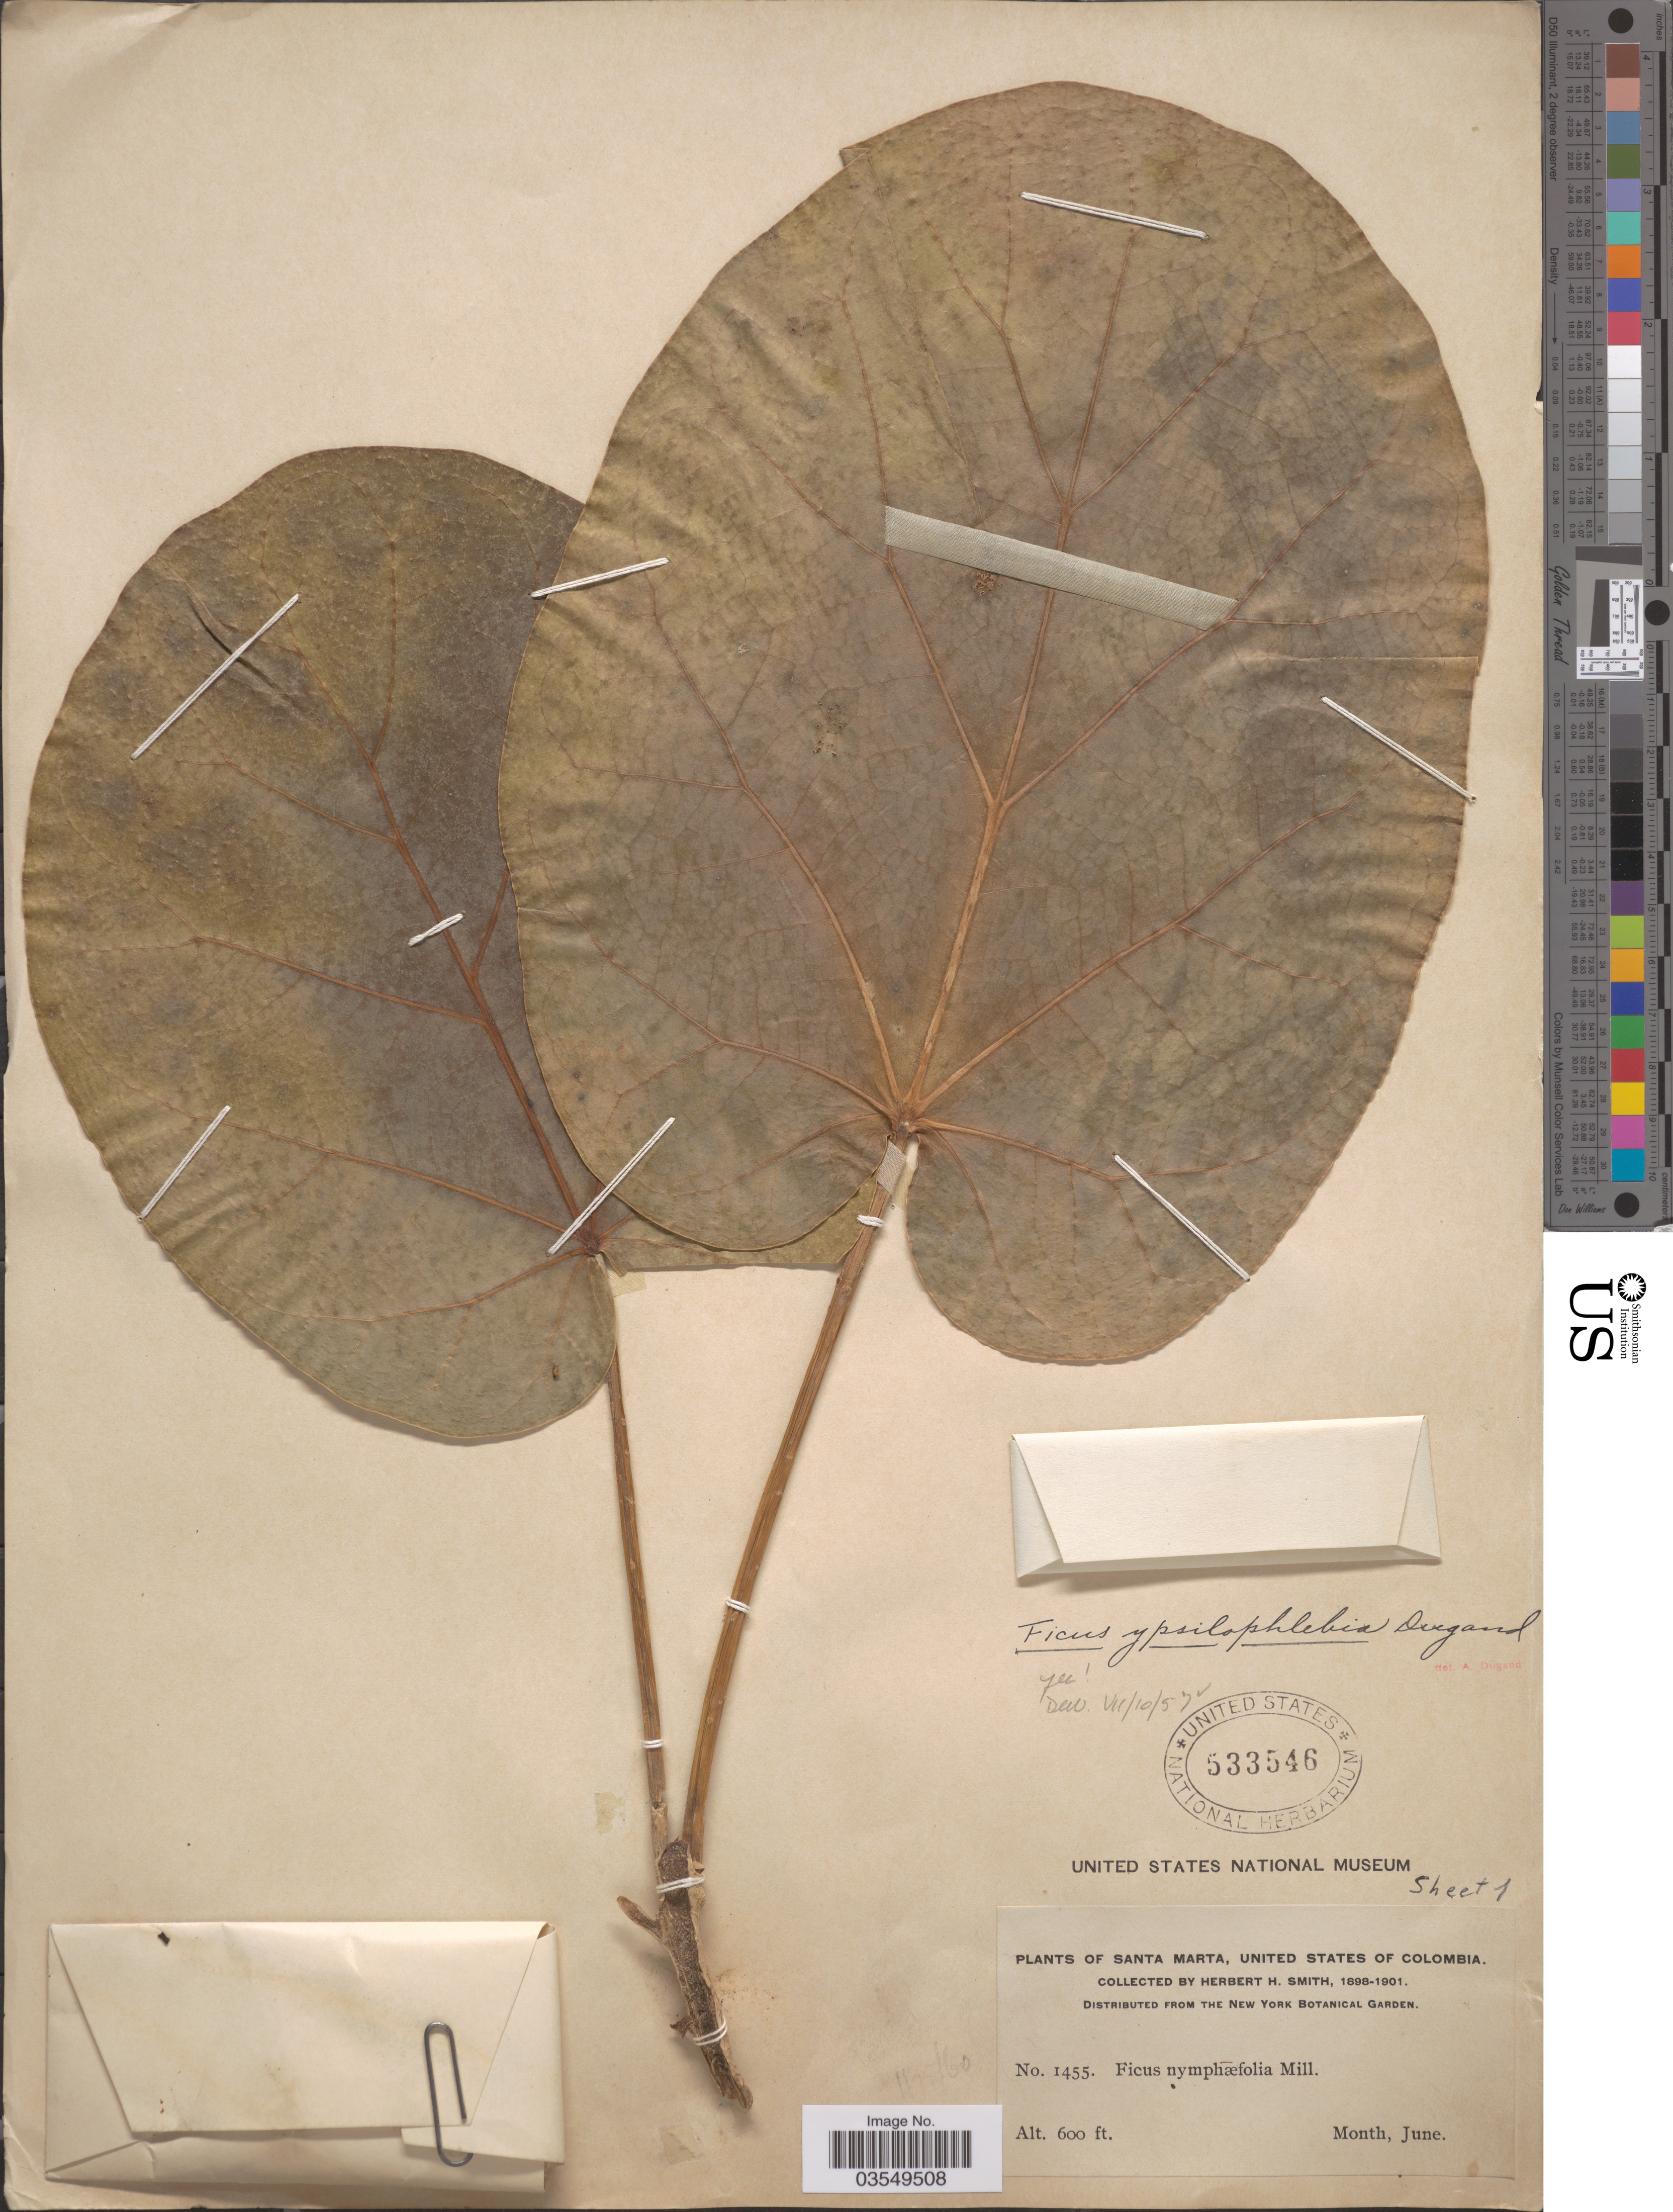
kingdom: Plantae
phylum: Tracheophyta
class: Magnoliopsida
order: Rosales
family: Moraceae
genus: Ficus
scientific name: Ficus ypsilophlebia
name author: Dugand G.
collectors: Herbert H. Smith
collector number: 1455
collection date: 1898-06/1901-06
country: Colombia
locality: Santa Marta, United States of Colombia.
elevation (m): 183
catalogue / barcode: US 533546